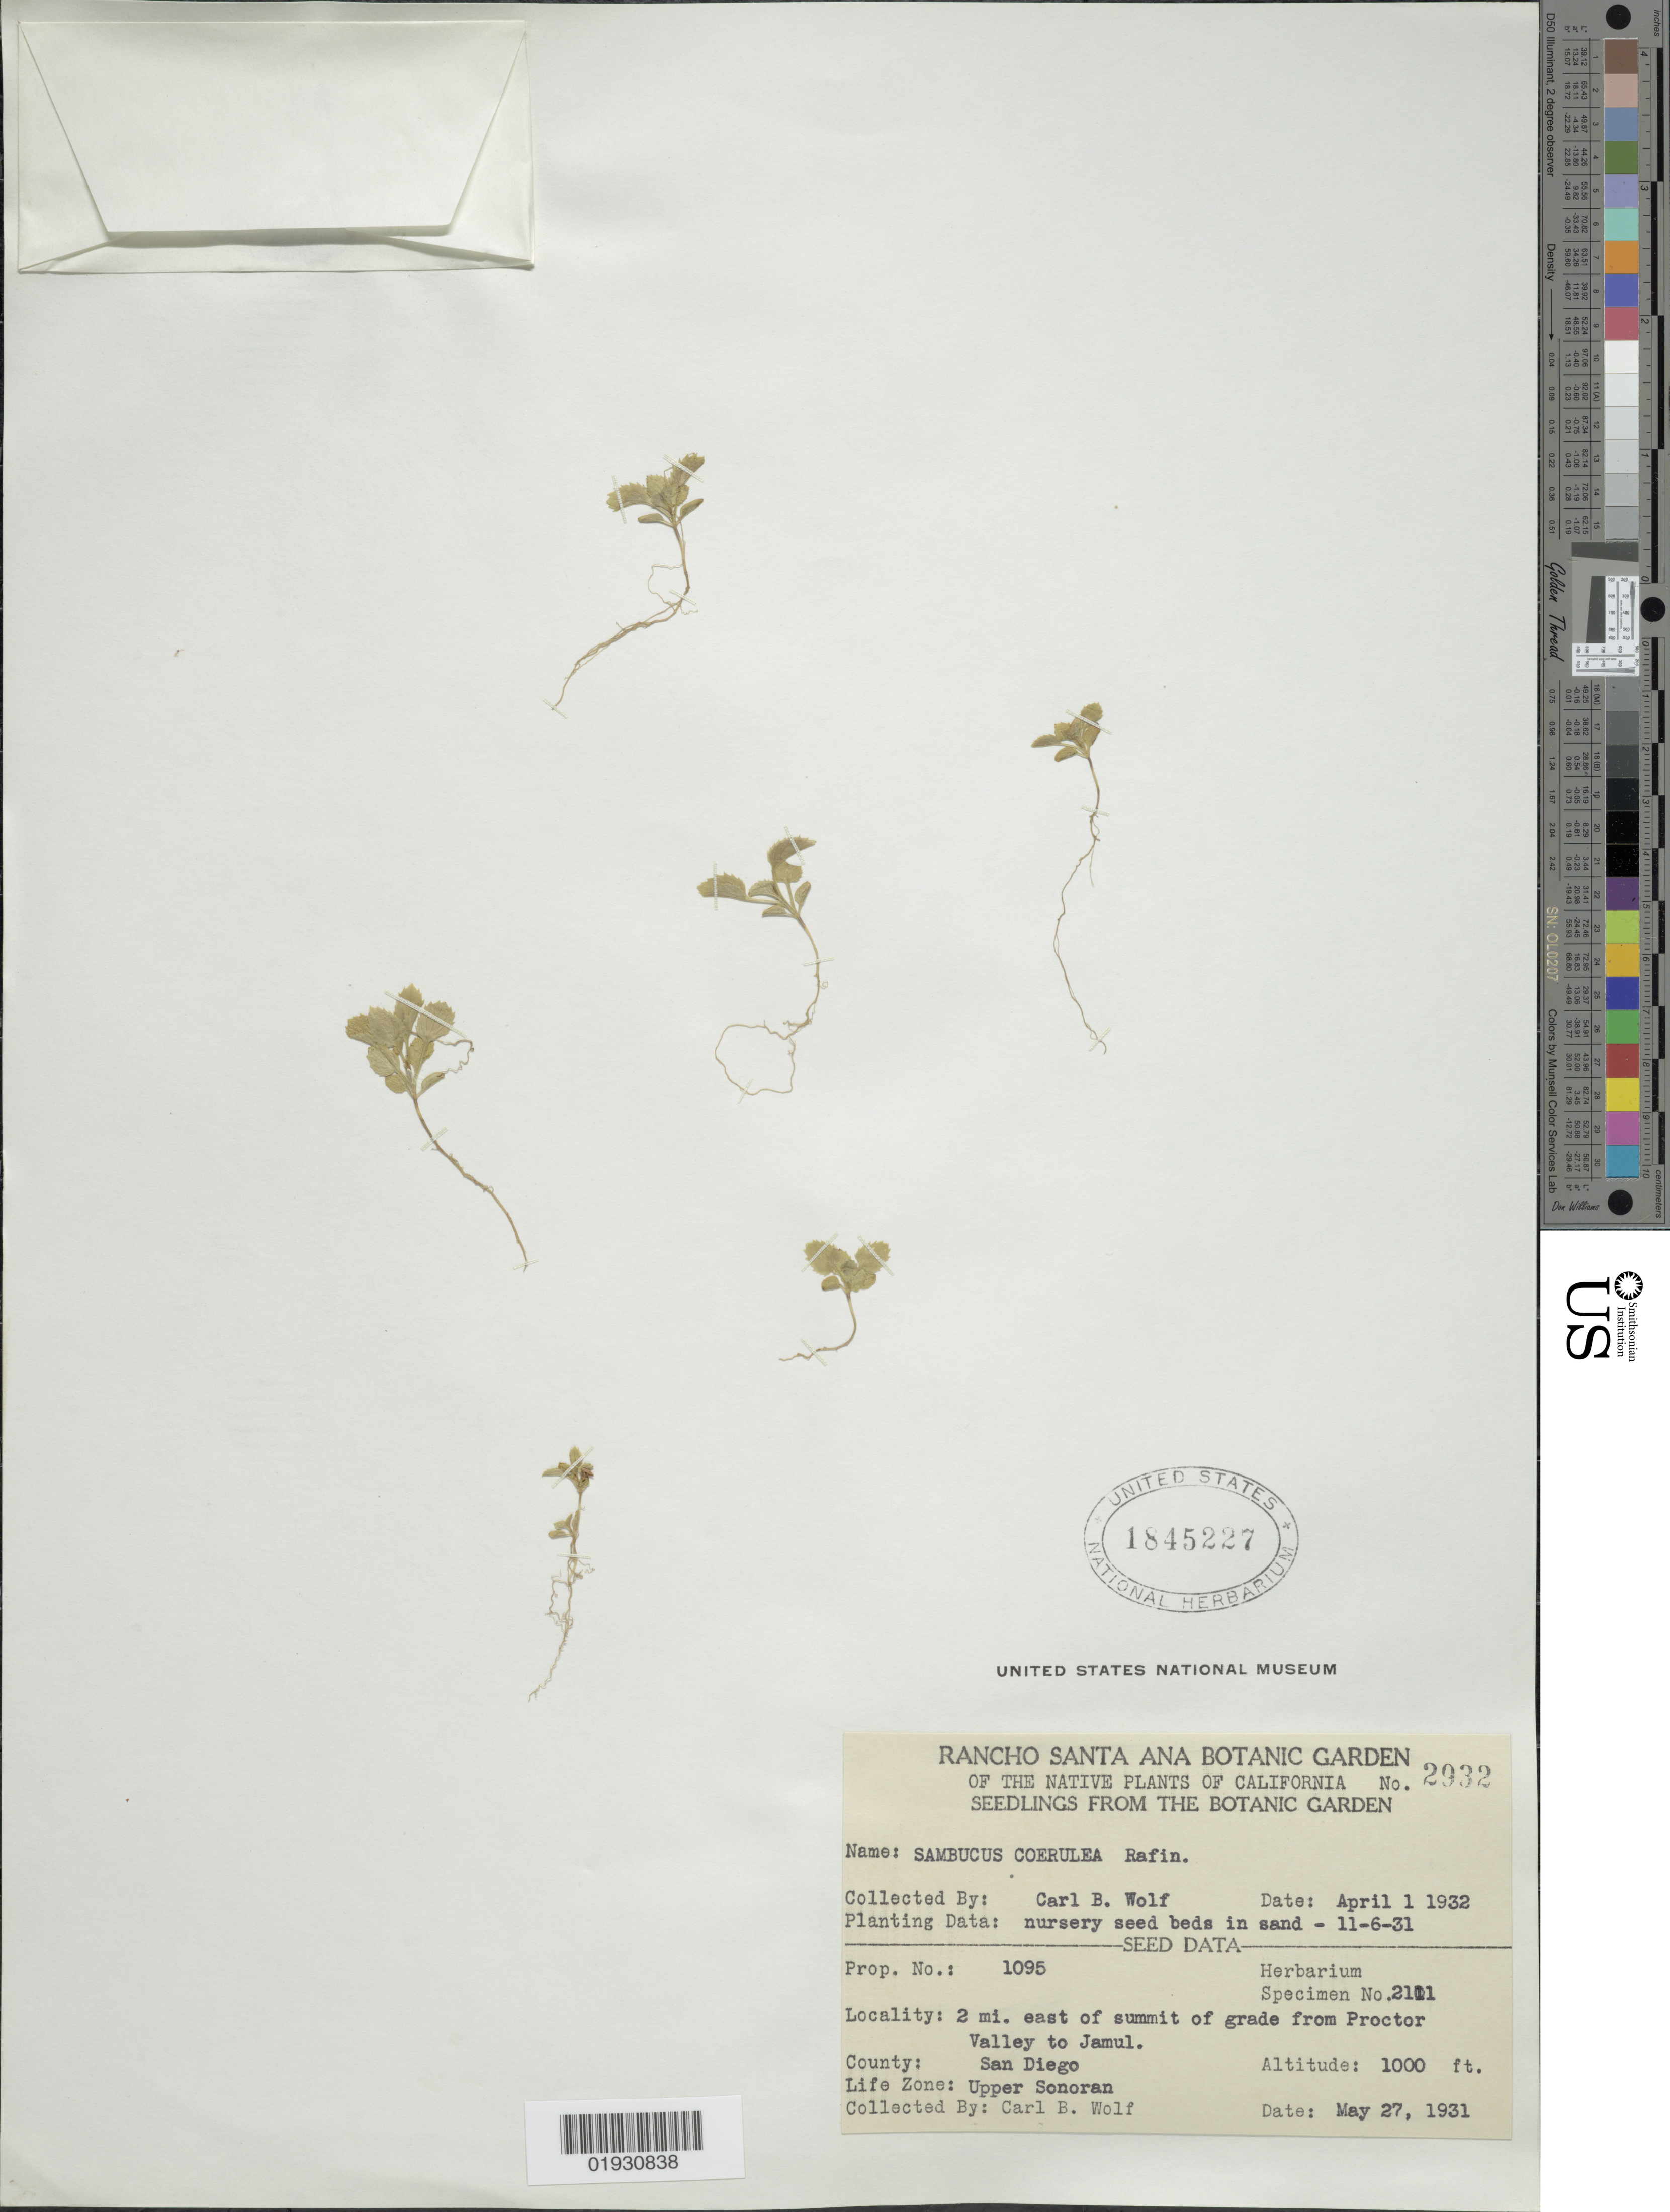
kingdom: Plantae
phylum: Tracheophyta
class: Magnoliopsida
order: Dipsacales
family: Viburnaceae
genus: Sambucus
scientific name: Sambucus cerulea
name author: Raf.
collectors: C. B. Wolf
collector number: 2932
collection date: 1931-05-27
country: United States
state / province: California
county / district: Orange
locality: Rancho Santa Ana Botanic Garden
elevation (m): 305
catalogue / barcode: US 1845227